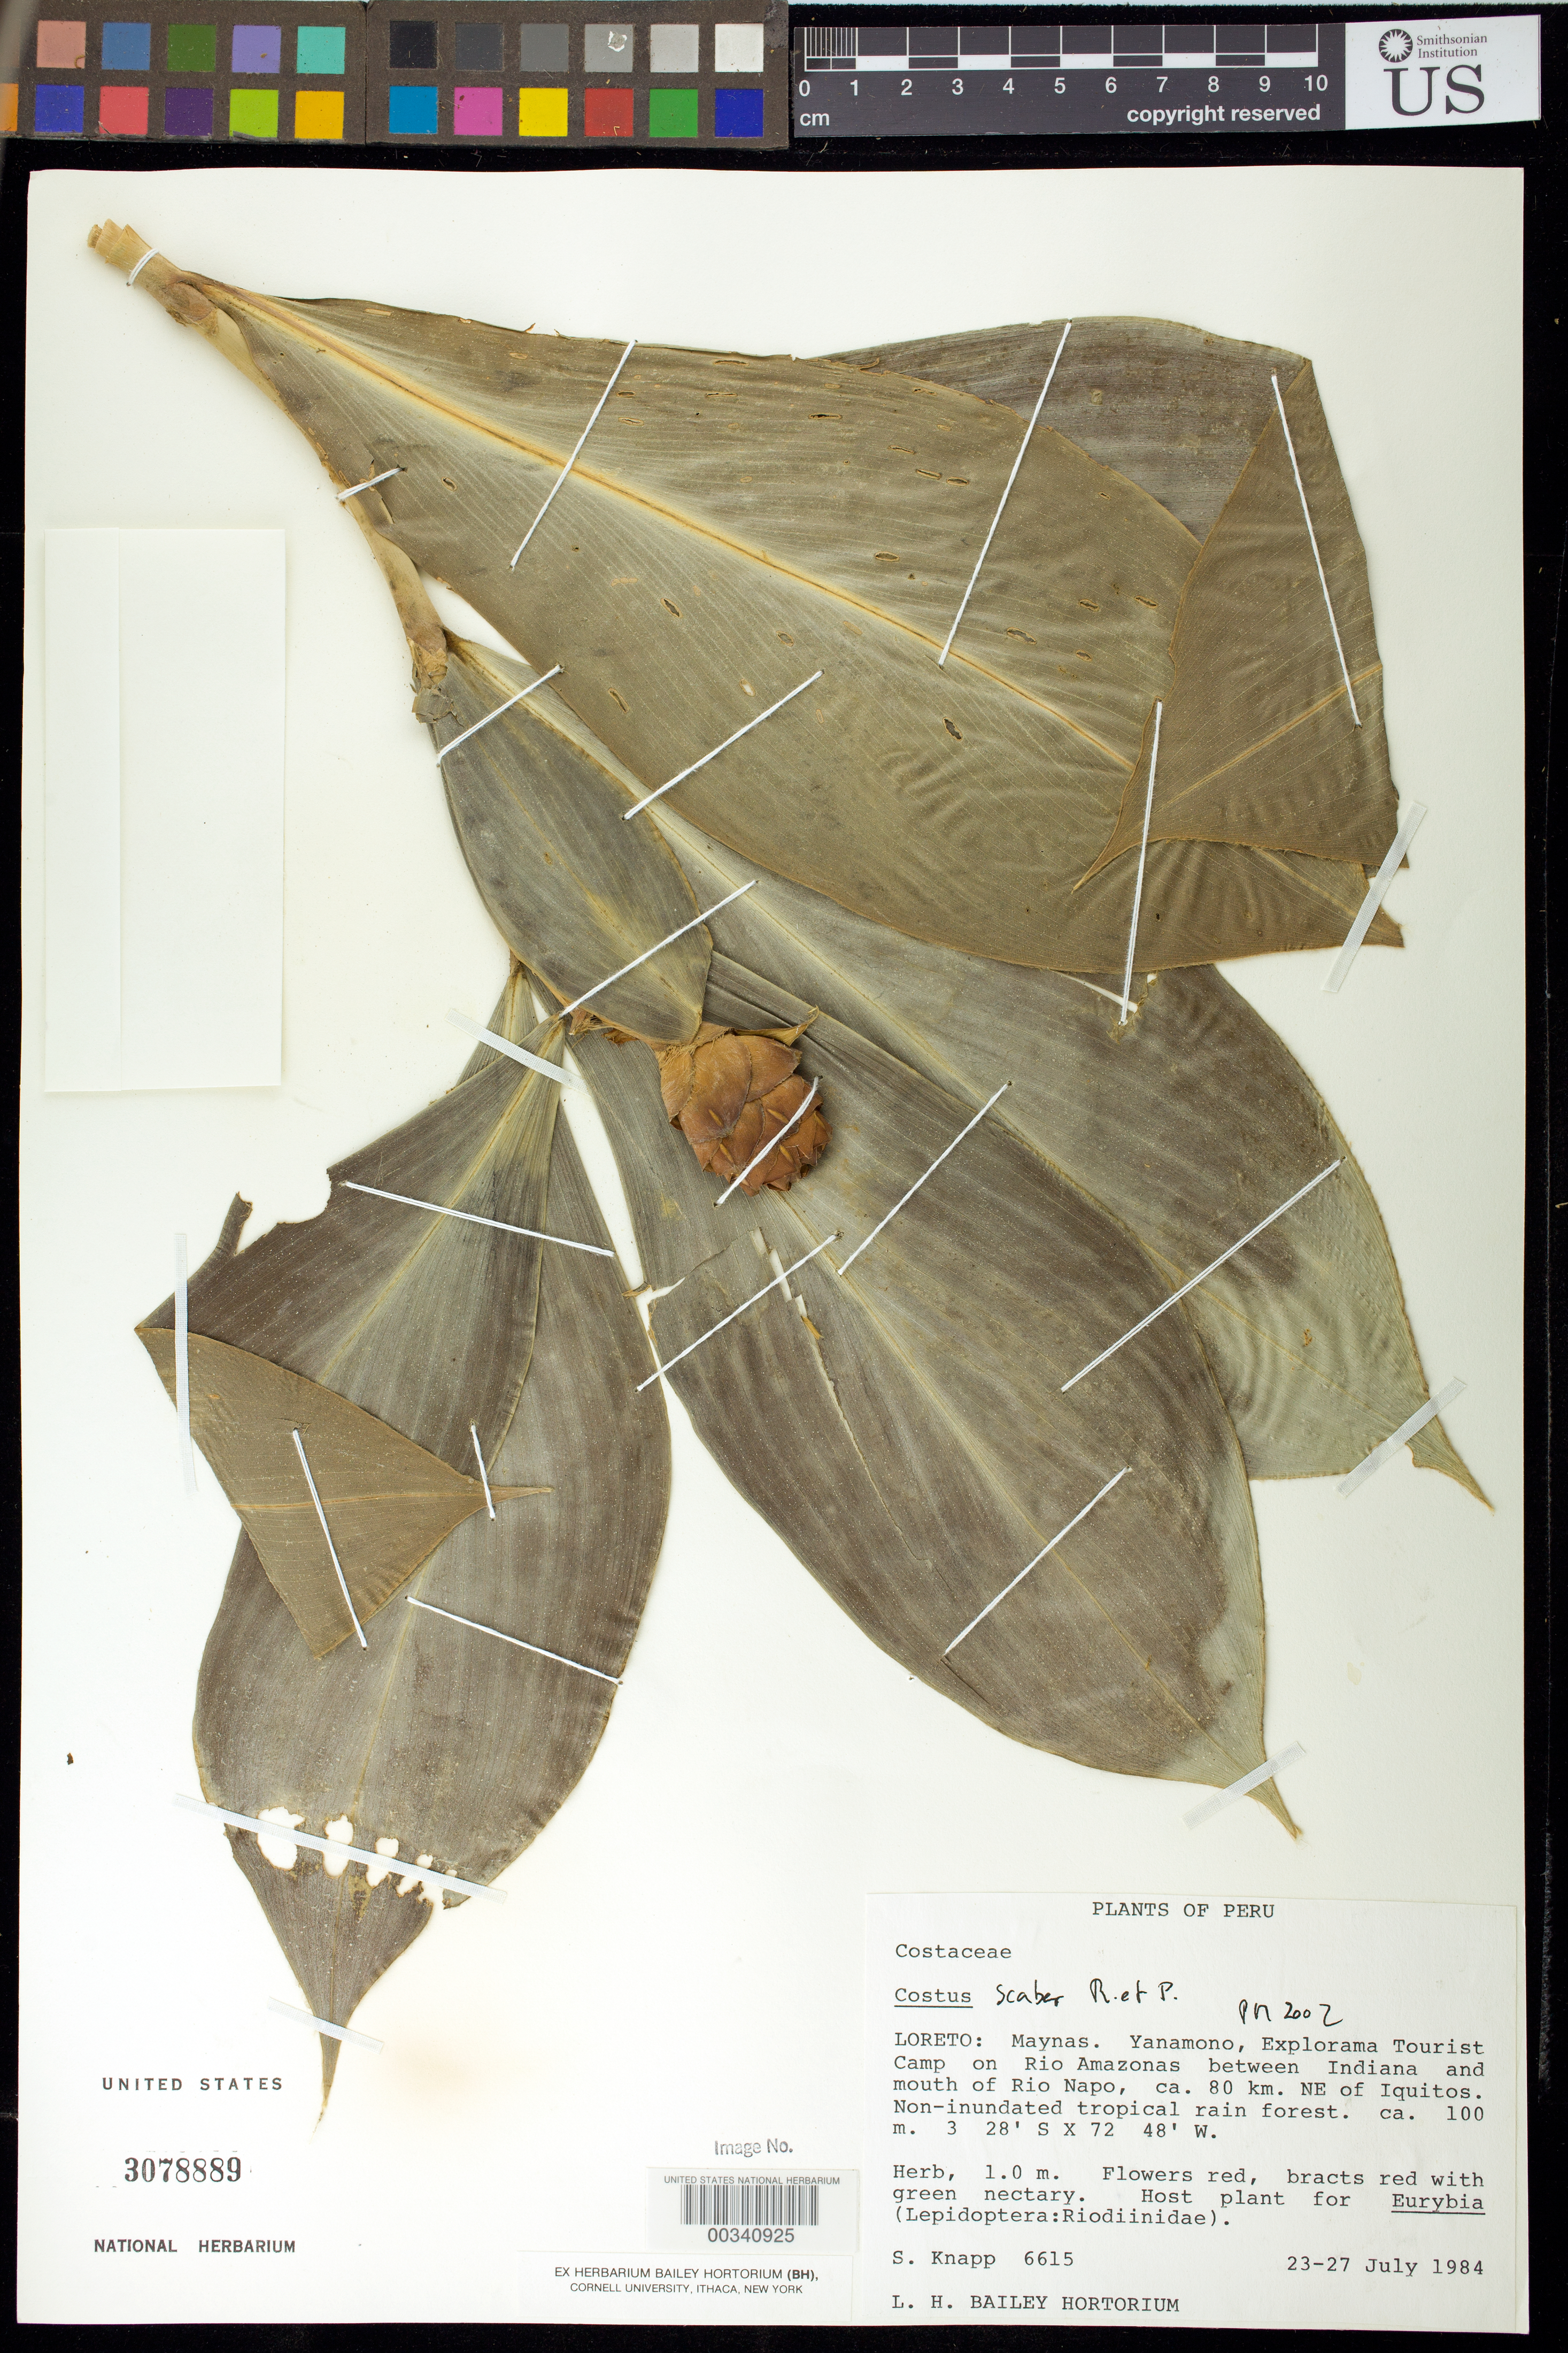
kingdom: Plantae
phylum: Tracheophyta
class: Liliopsida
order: Zingiberales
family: Costaceae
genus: Costus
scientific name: Costus scaber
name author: Ruiz & Pav.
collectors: S. Knapp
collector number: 6615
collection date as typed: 23 Jul 1984 to 27 Jul 1984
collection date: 1984-07-23/1984-07-27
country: Peru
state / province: Loreto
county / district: Maynas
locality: Yanamono, explorama tourist camp on rio amazonas between indiana and mouth of rio napo, ca 80 km ne of iquitos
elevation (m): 100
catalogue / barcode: US 3078889